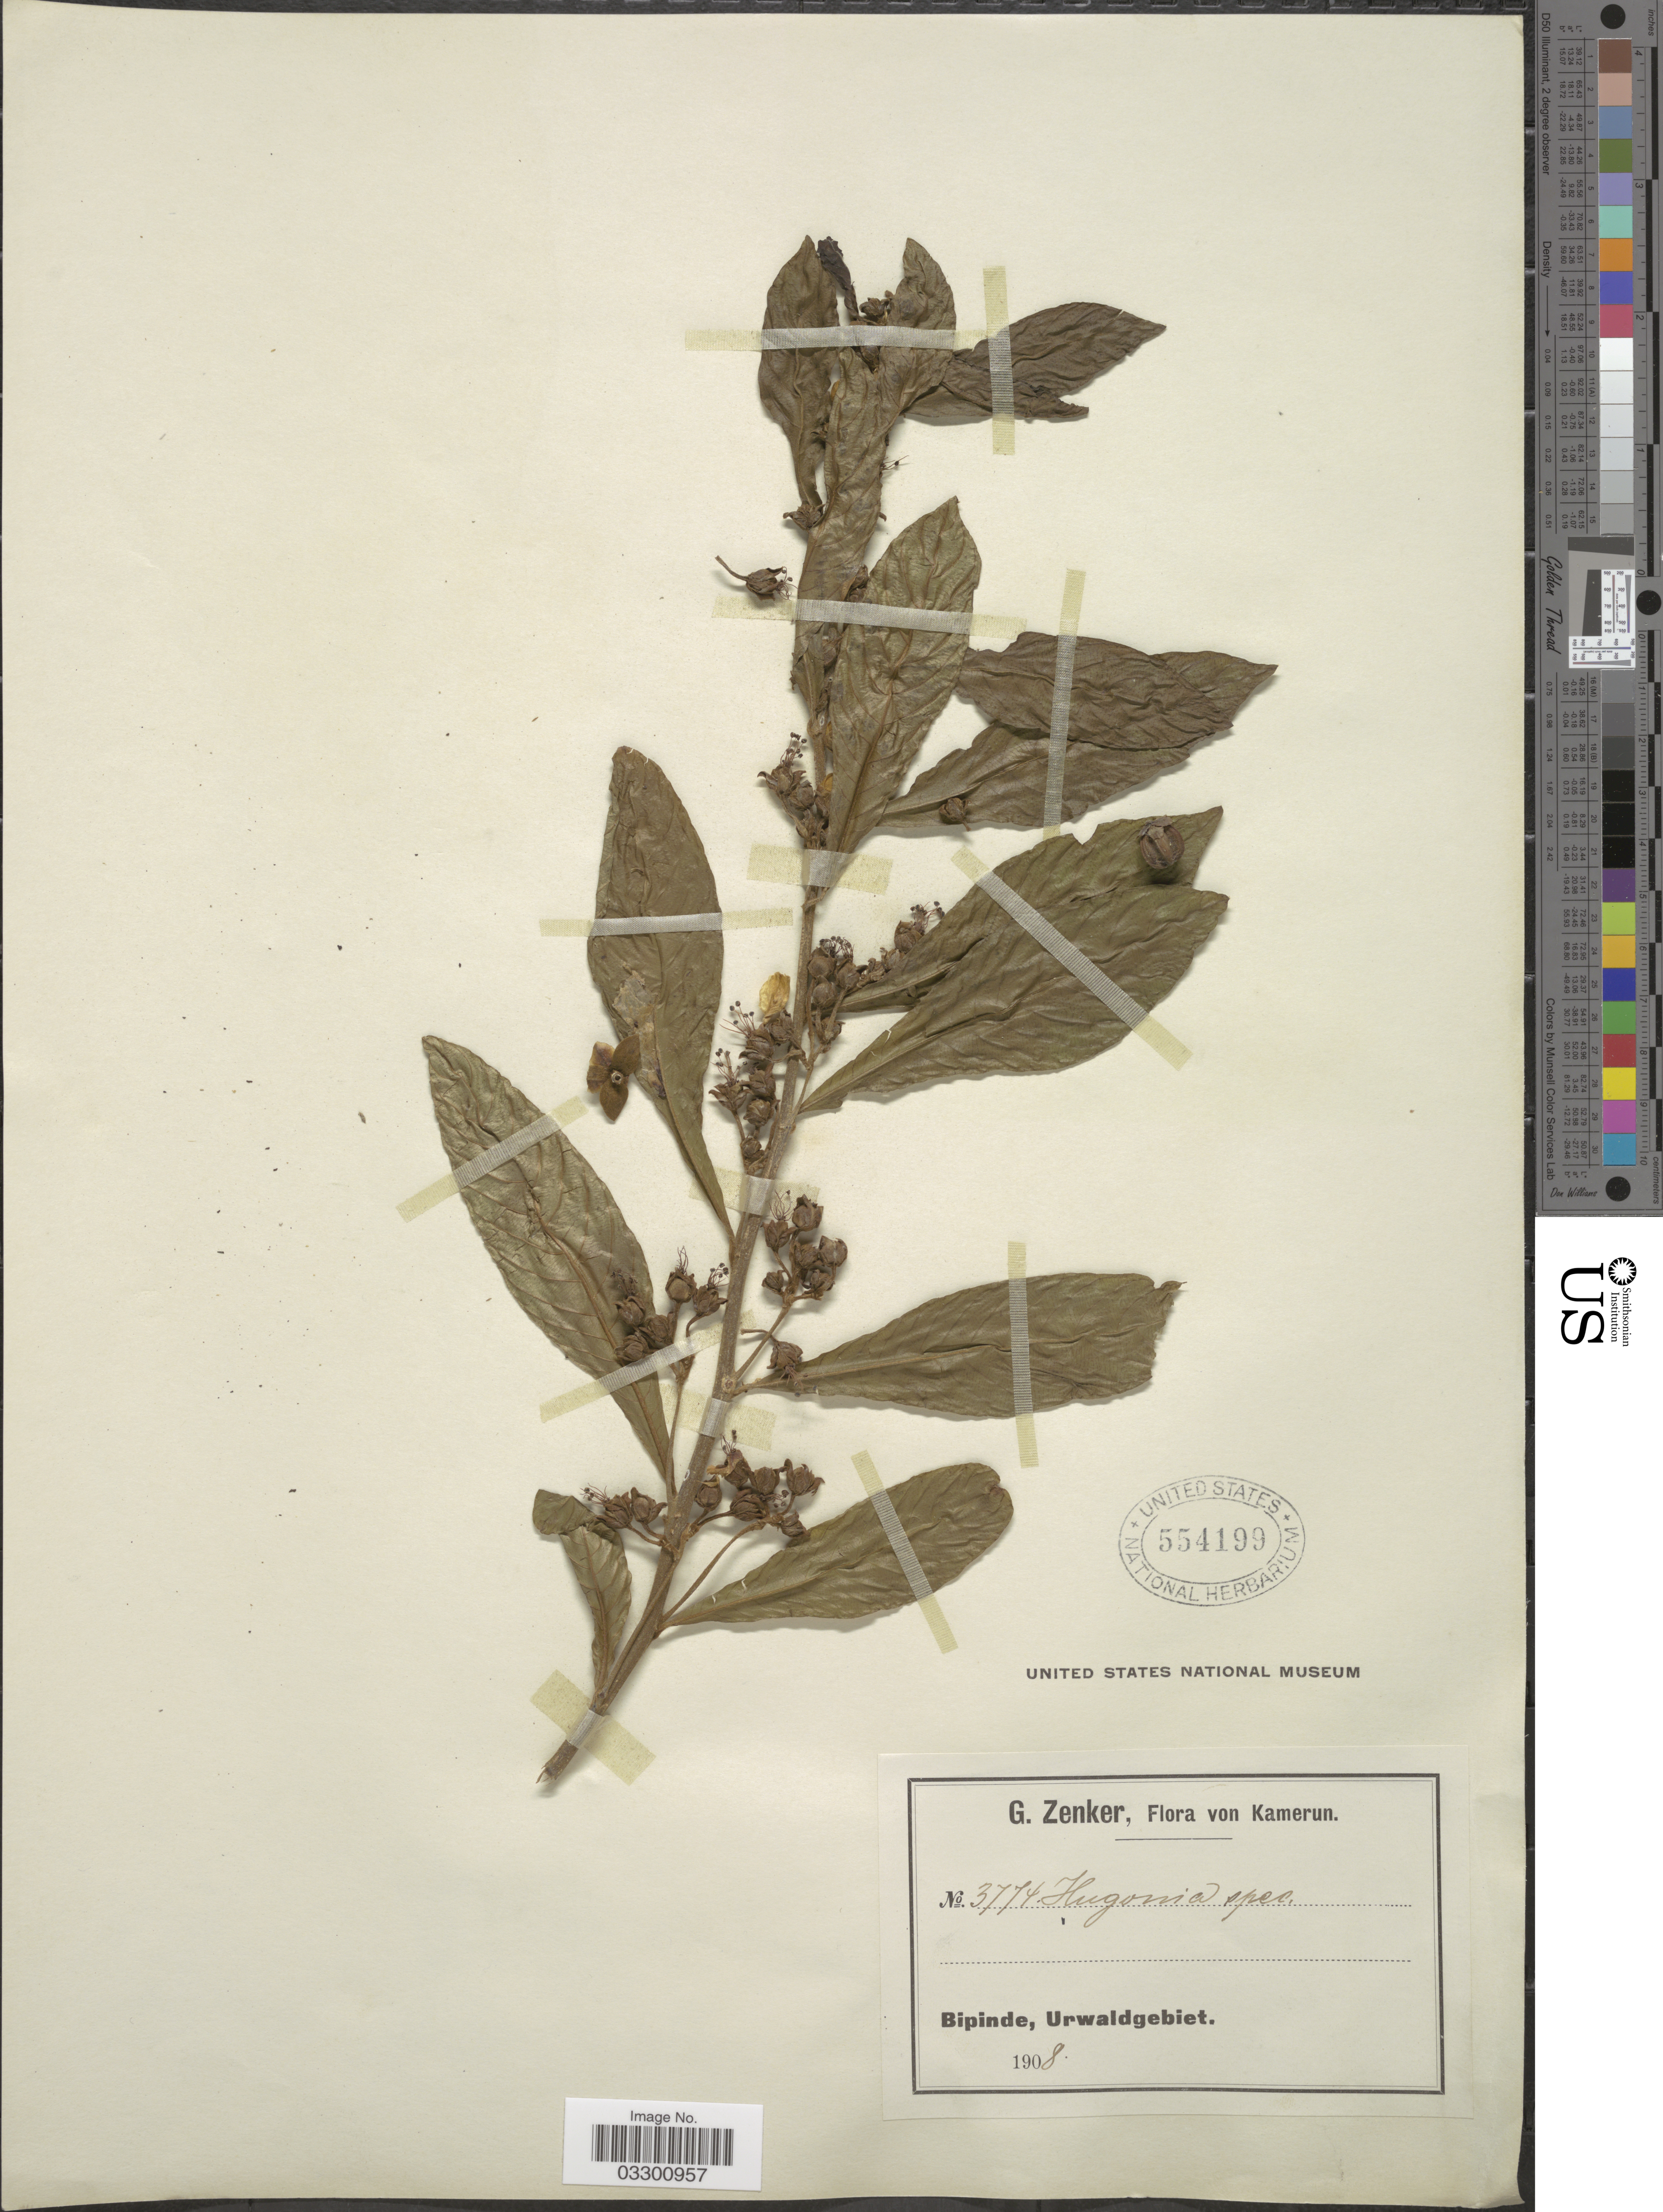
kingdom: Plantae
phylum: Tracheophyta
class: Magnoliopsida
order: Malpighiales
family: Linaceae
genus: Hugonia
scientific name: Hugonia sp.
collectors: G. A. Zenker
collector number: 3774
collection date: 1908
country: Cameroon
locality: Kamerun. Bipinde, Urwaldgebiet.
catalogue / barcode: US 554199